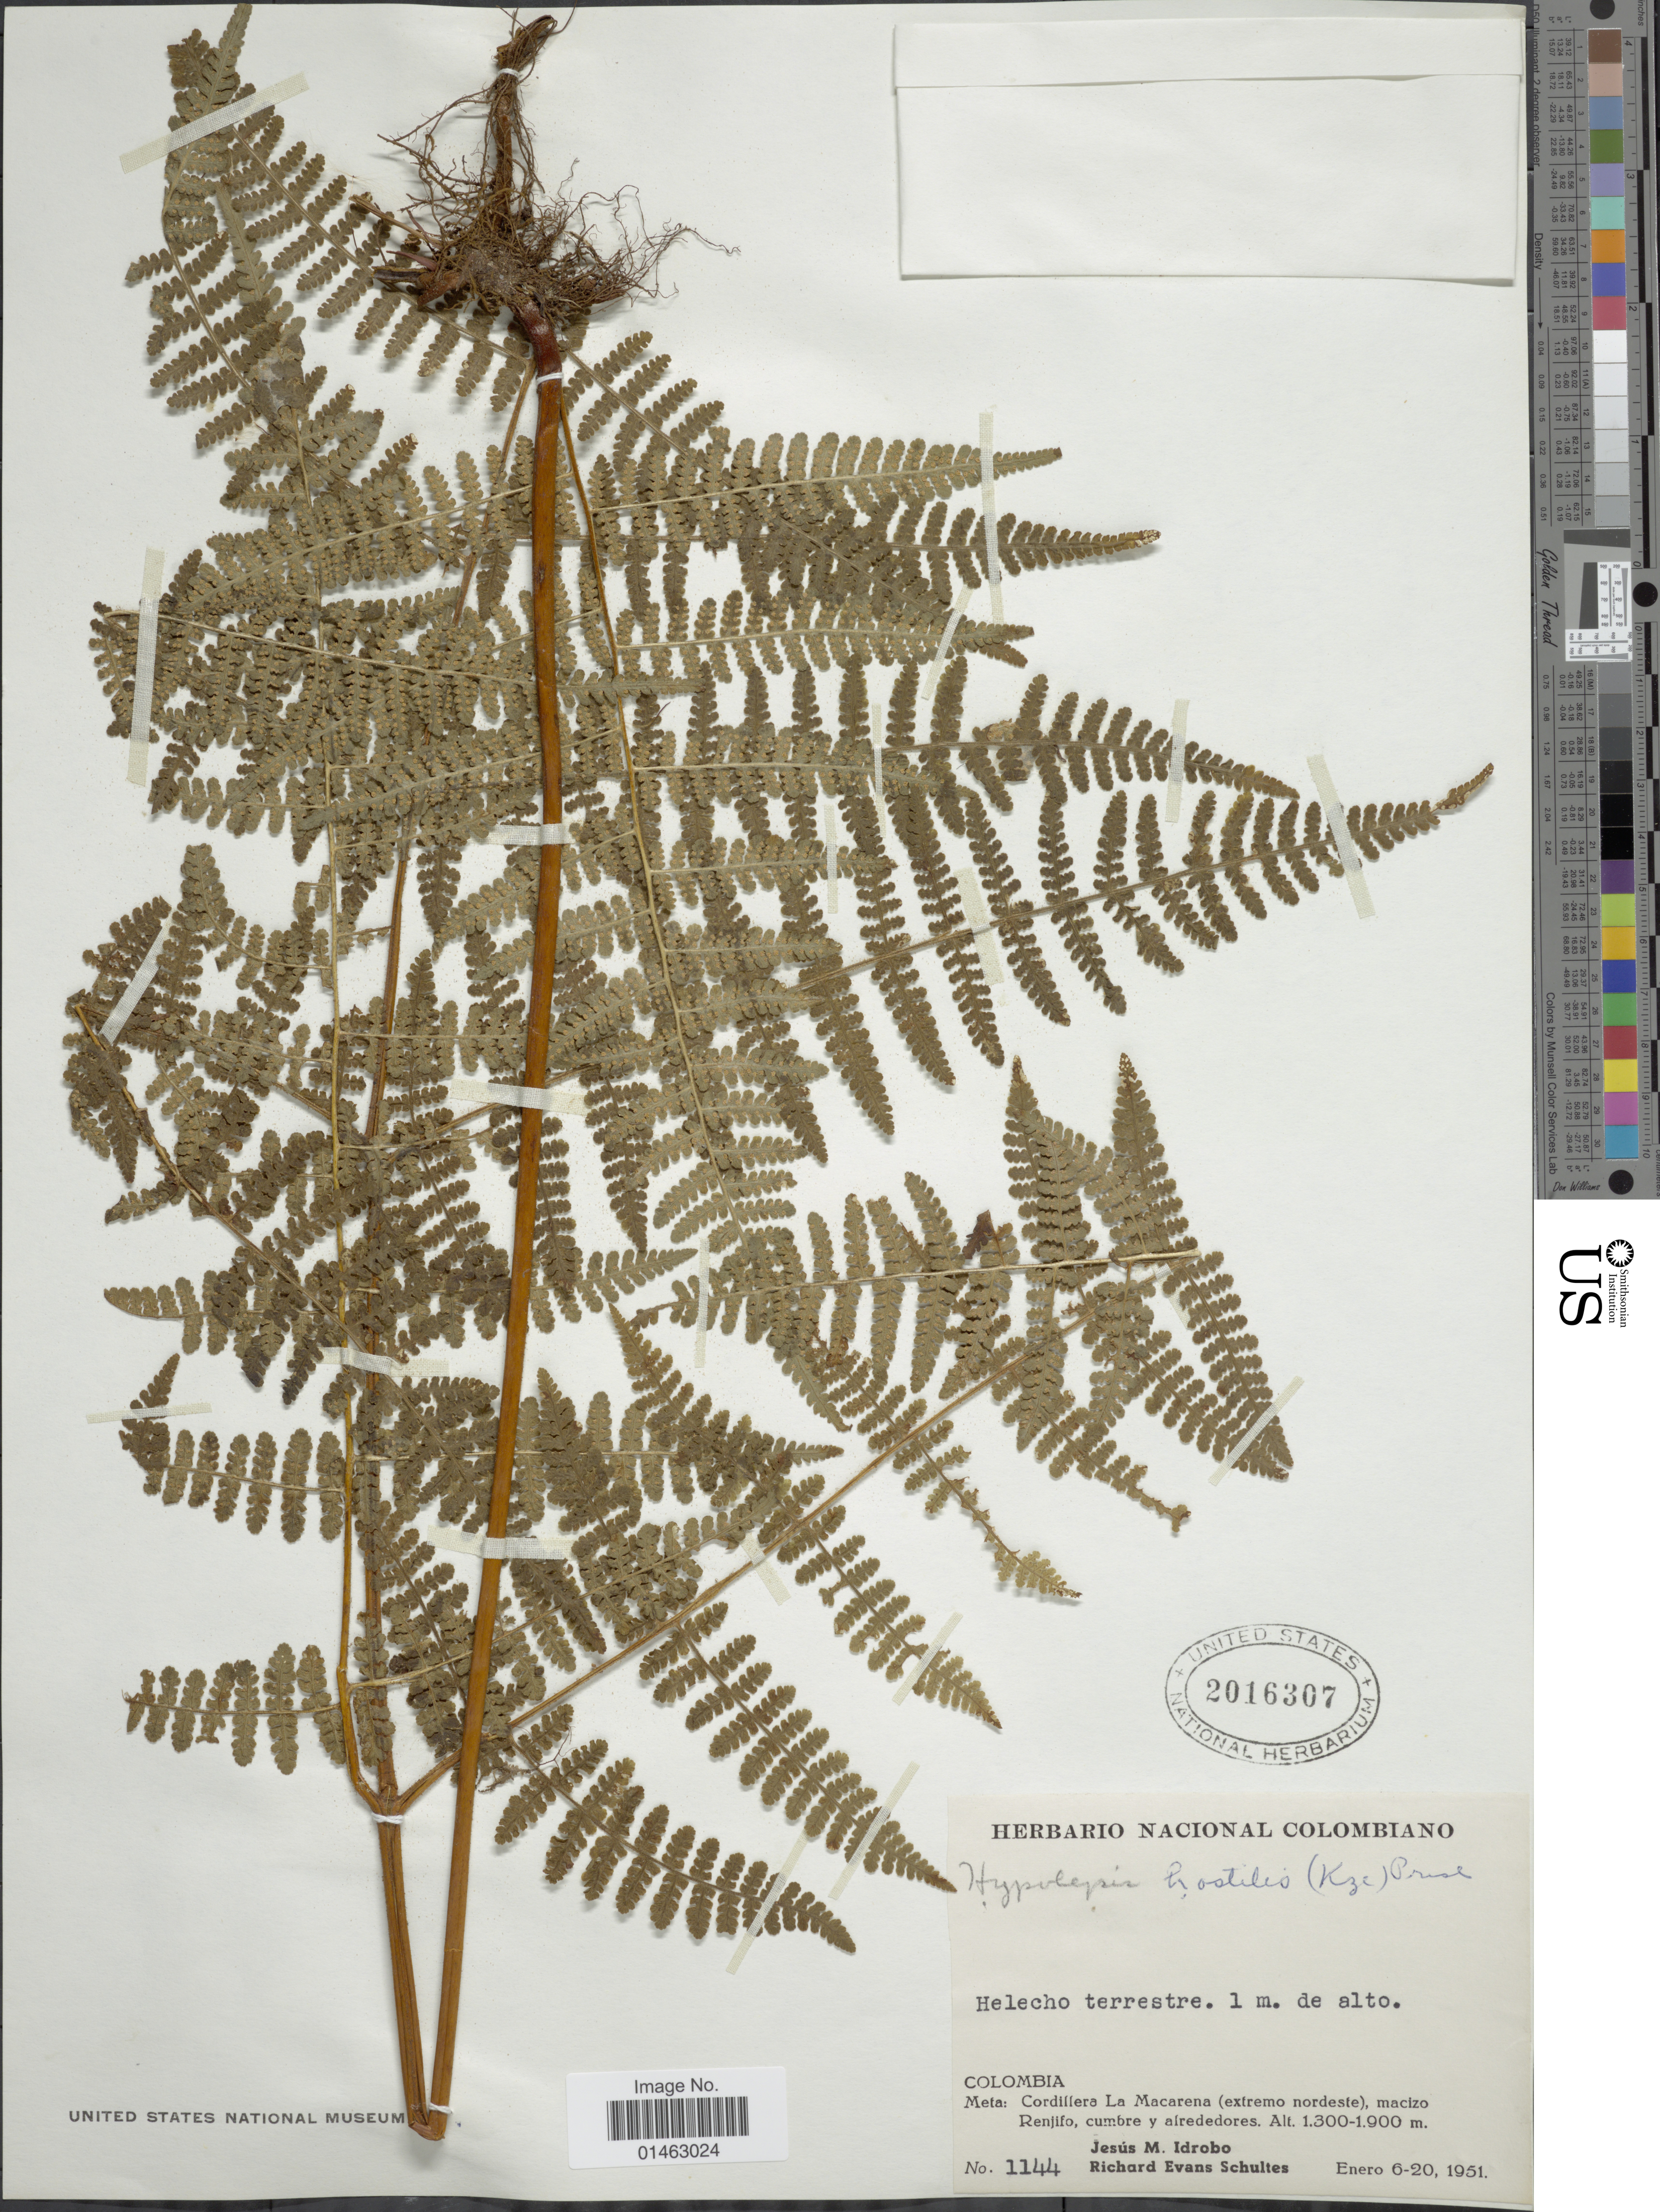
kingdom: Plantae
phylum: Tracheophyta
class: Polypodiopsida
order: Polypodiales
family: Dennstaedtiaceae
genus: Hypolepis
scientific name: Hypolepis hostilis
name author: (Kunze) C. Presl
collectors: J. M. Idrobo & R. E. Schultes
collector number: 1144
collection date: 1951-01-06/1951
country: Colombia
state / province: Meta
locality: Cordillera La Macarena (extremo nordeste), macizo Renjifo, cumbre y alrededores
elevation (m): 1300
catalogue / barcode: US 2016307